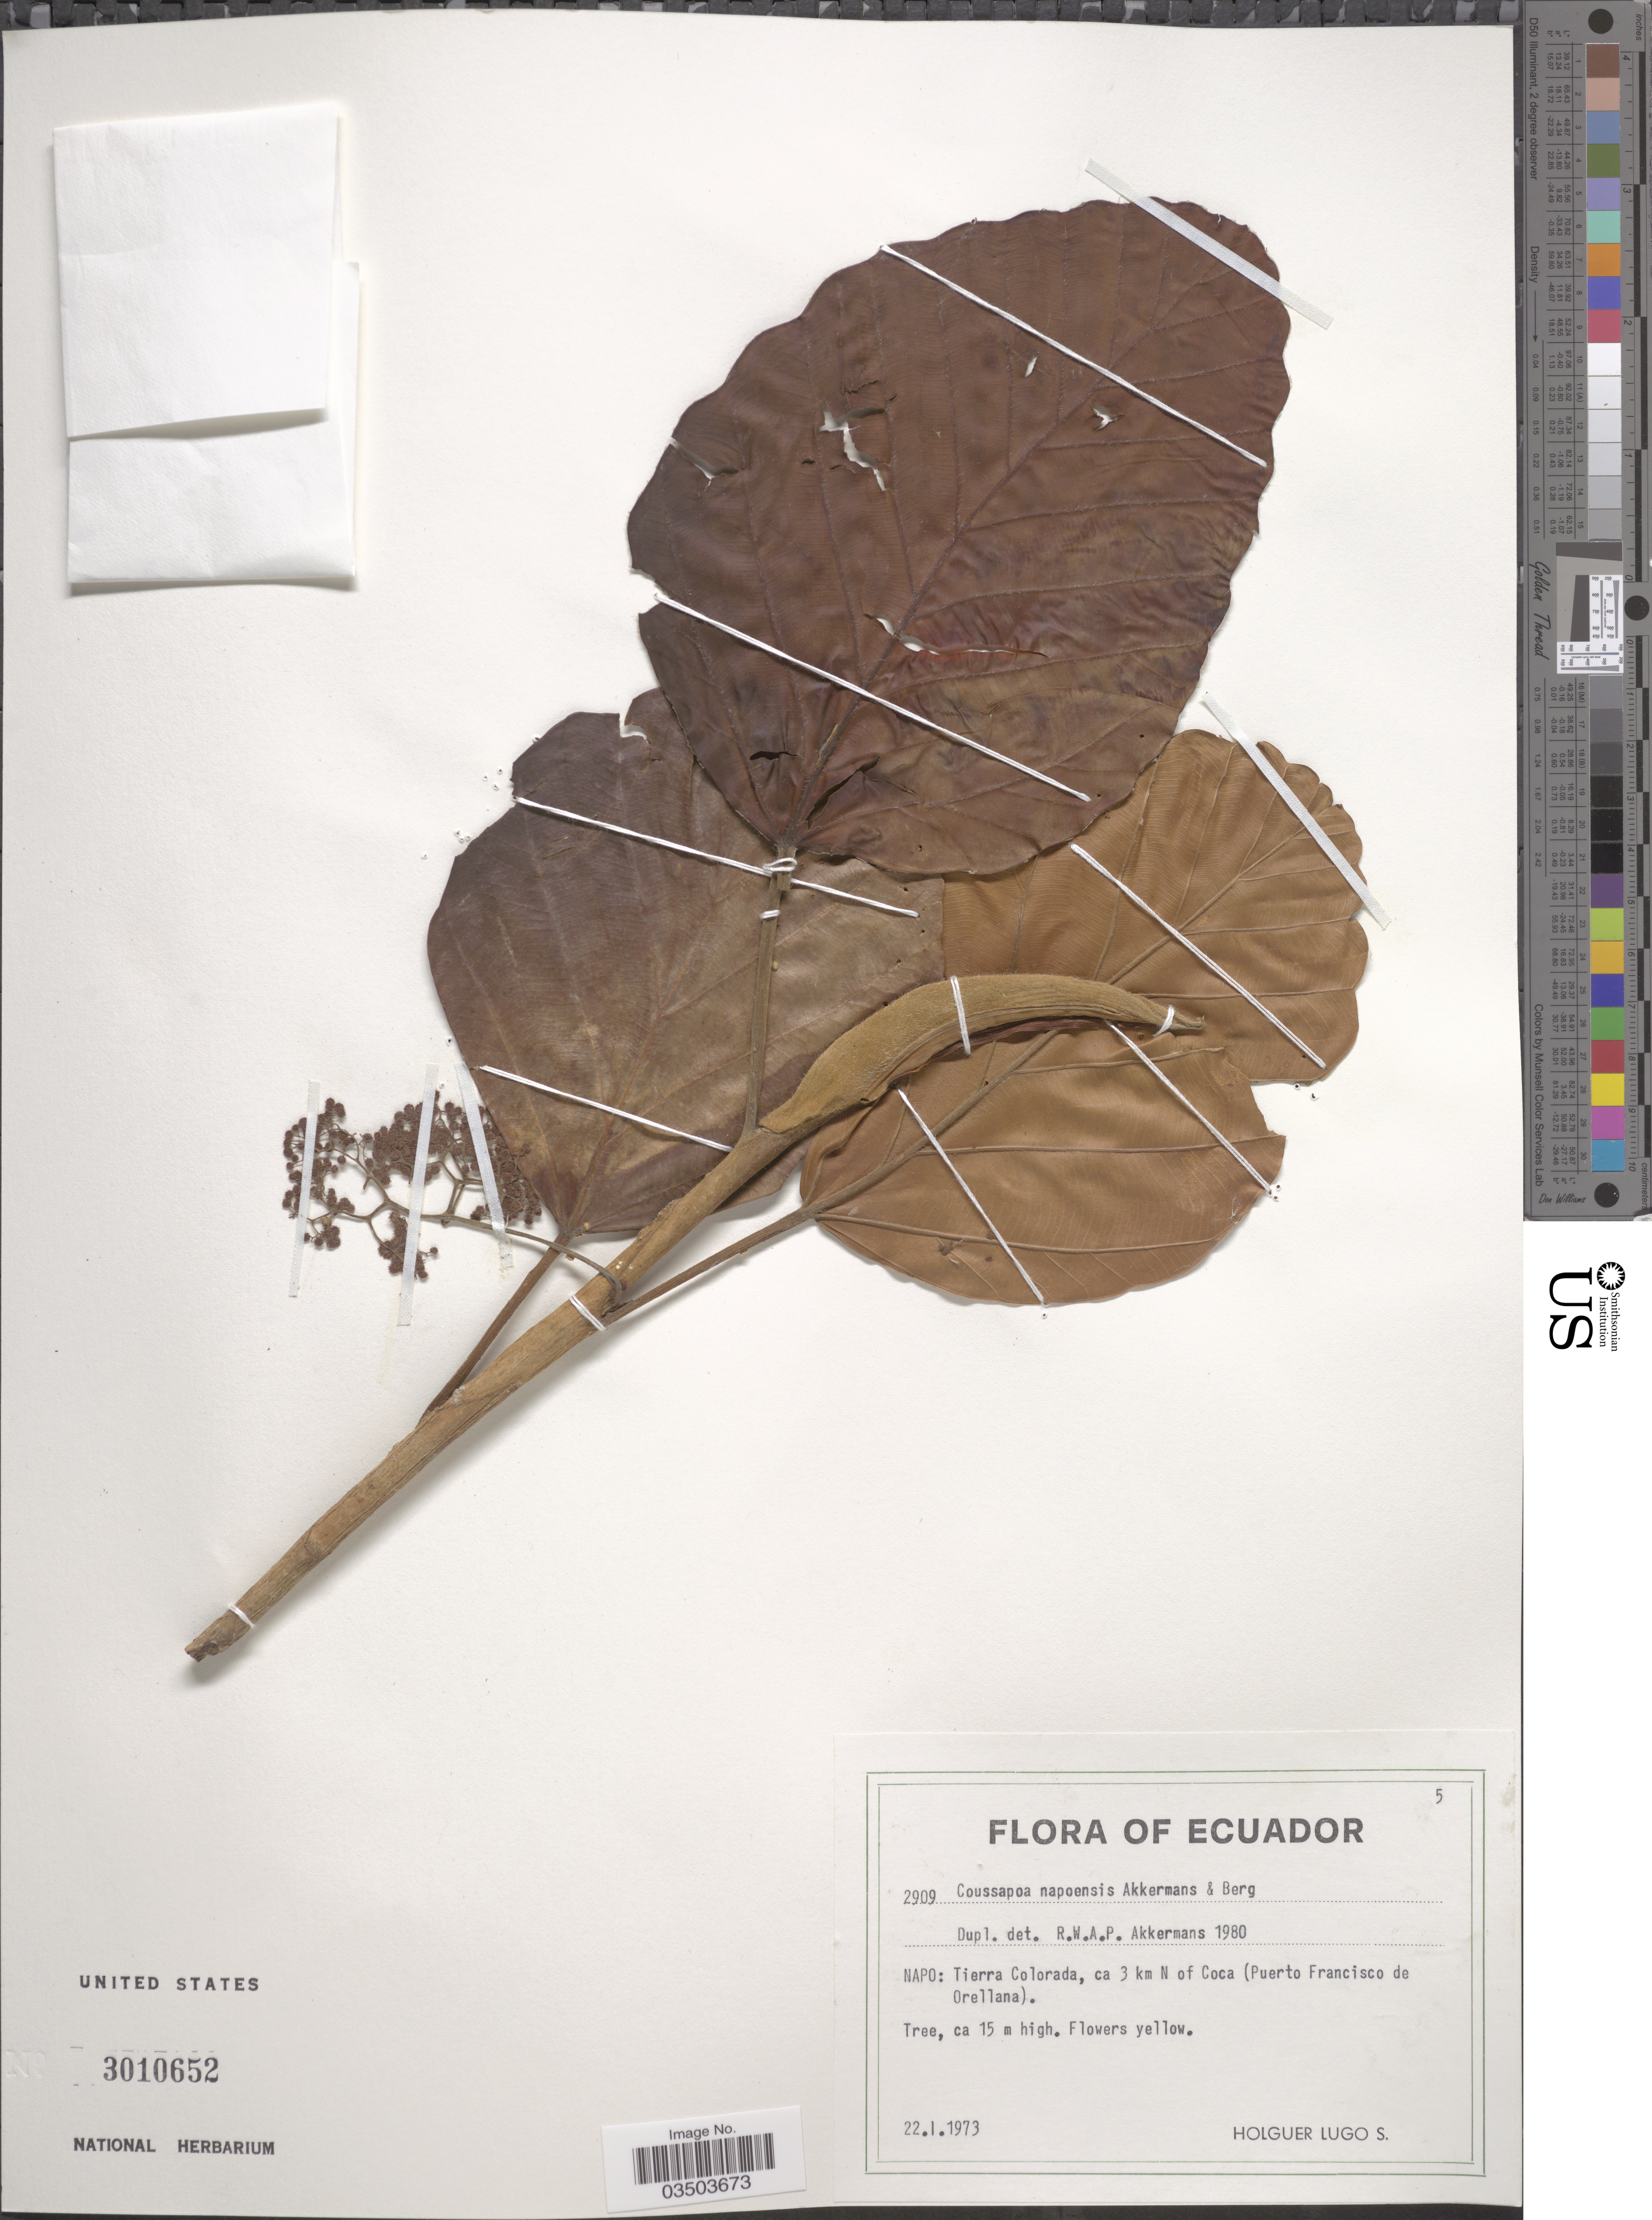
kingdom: Plantae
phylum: Tracheophyta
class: Magnoliopsida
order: Rosales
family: Urticaceae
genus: Coussapoa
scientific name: Coussapoa napoensis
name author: Akkermans & C.C. Berg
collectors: H. Lugo S.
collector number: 2909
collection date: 1973-01-22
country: Ecuador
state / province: Napo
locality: Tierra Colorada, ca 3 km N of Coca (Puerto Francisco de Orellana).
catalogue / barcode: US 3010652